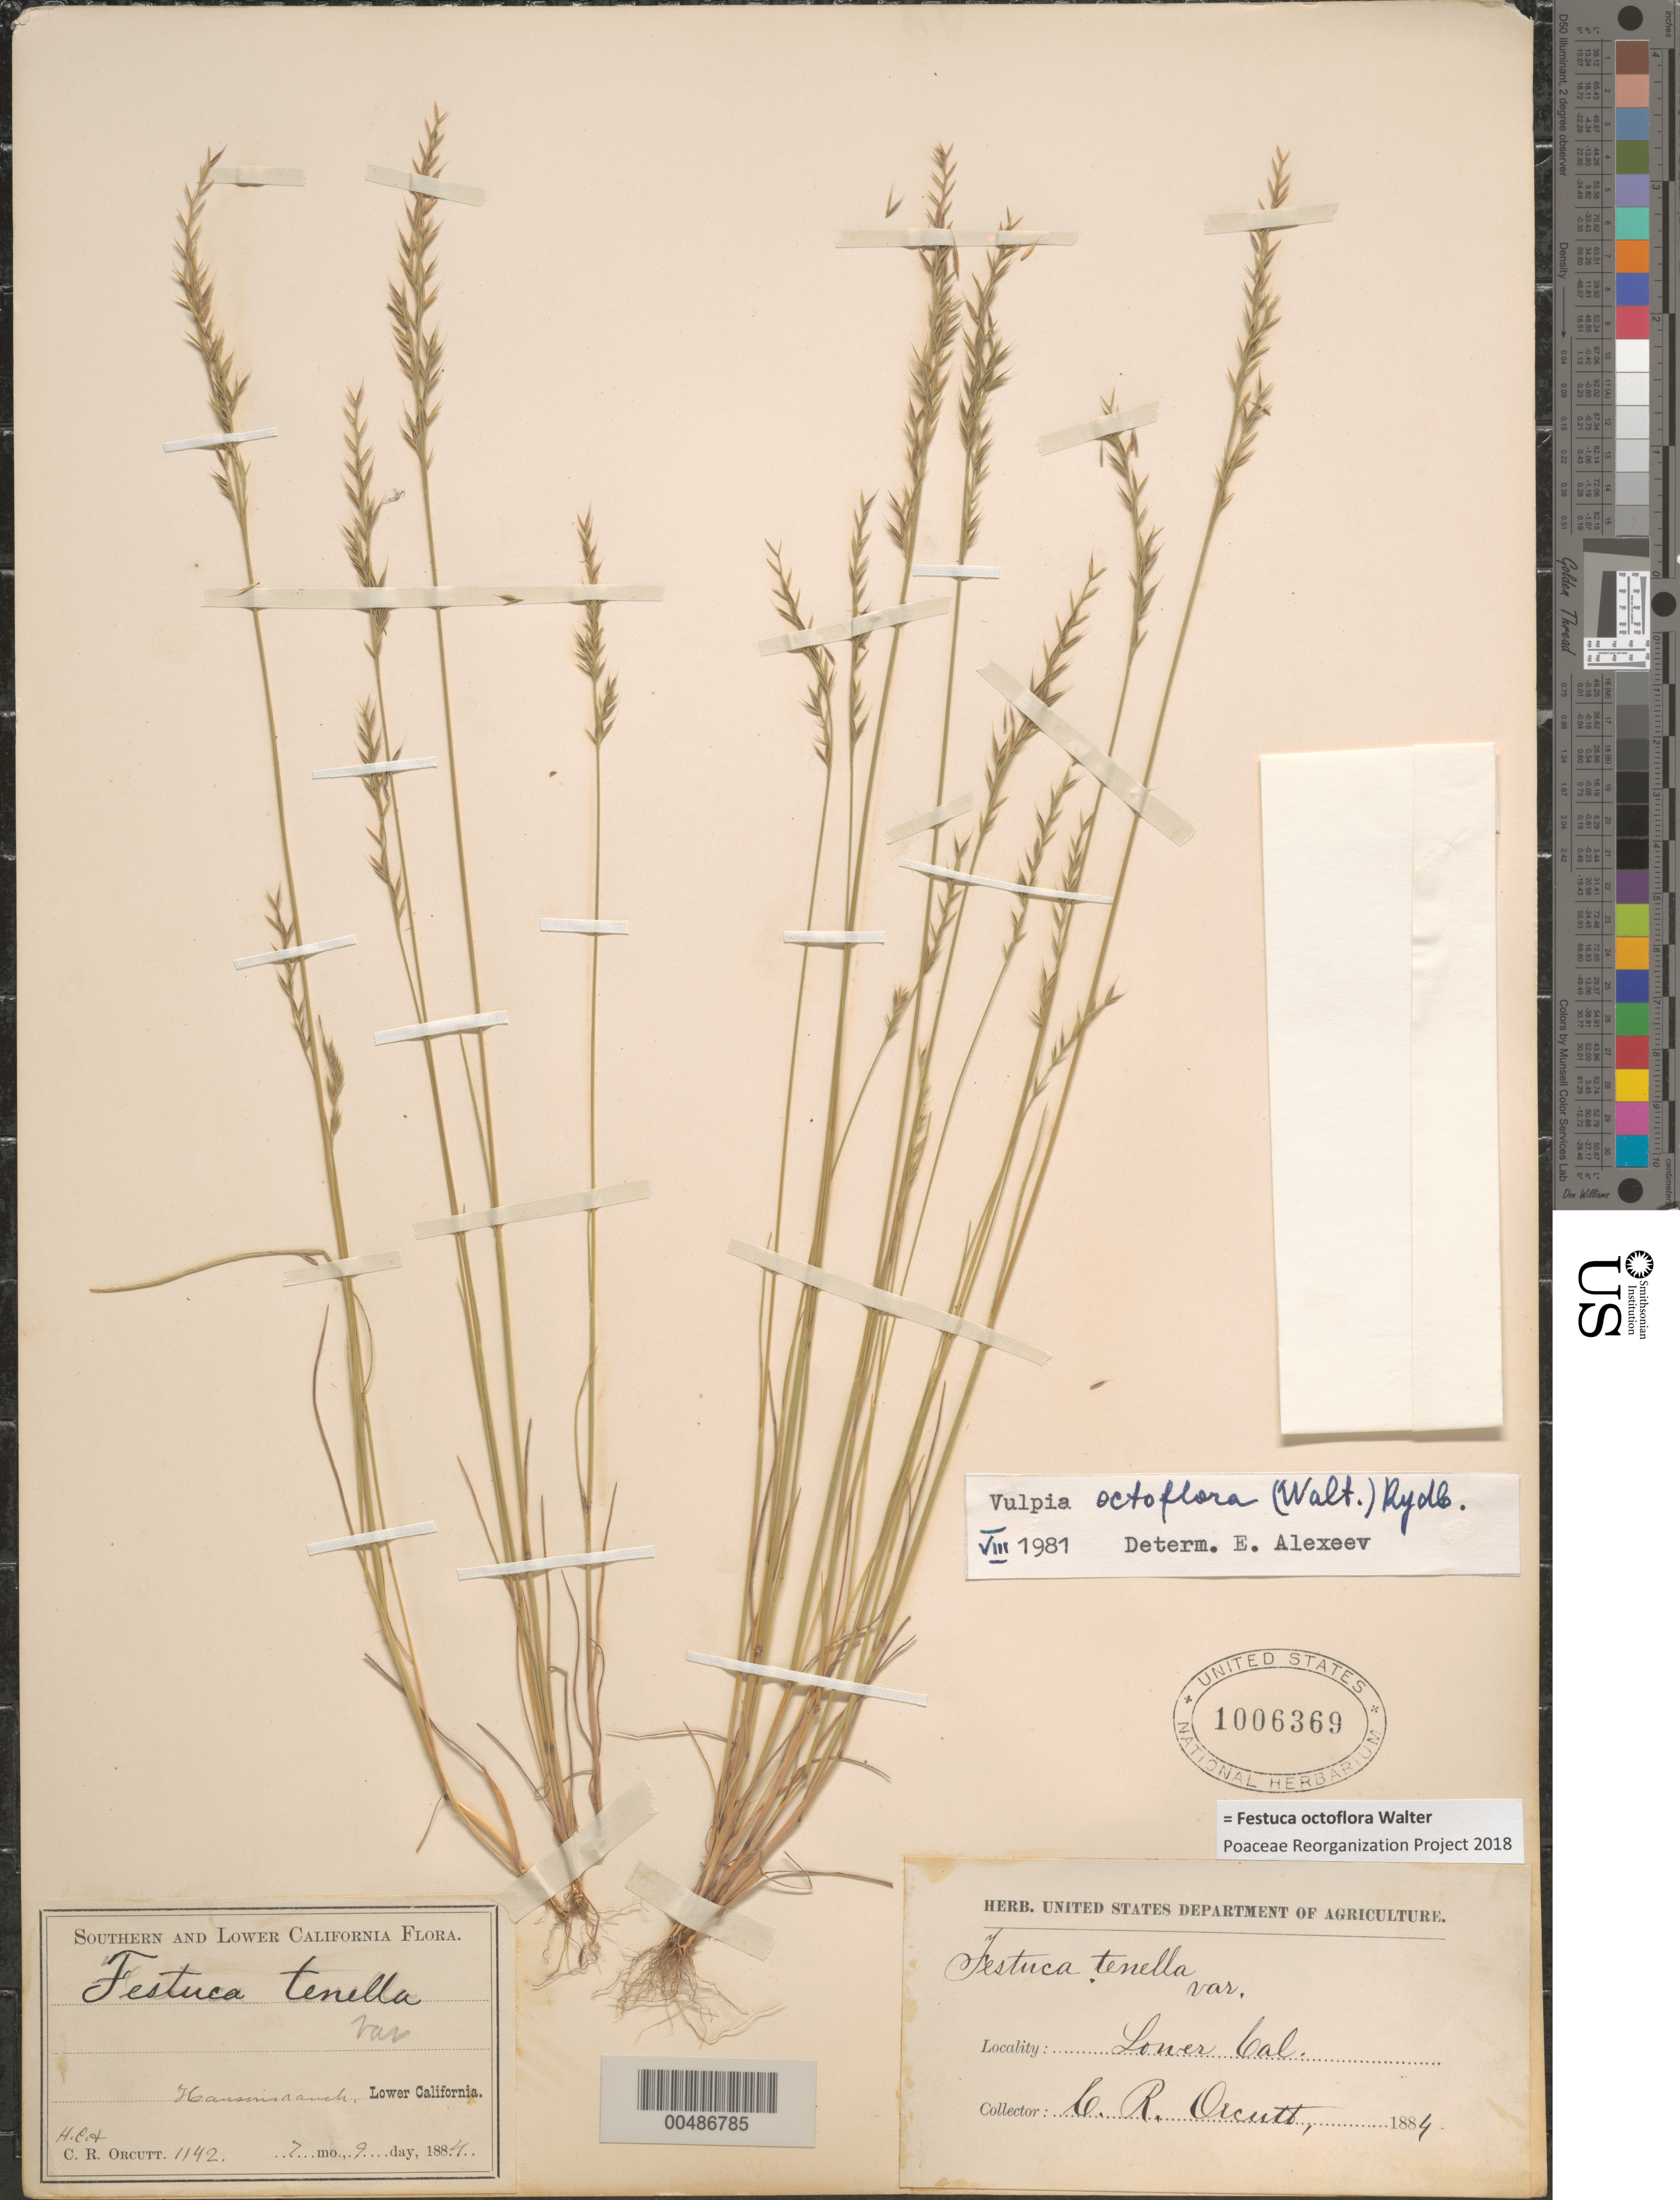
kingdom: Plantae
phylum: Tracheophyta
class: Liliopsida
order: Poales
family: Poaceae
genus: Festuca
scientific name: Festuca octoflora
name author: Walter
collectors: C. R. Orcutt & H. C. Orcutt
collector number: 1142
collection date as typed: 9 Jul 1884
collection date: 1884-07-09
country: Mexico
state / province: Baja California Norte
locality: Hanson's Ranch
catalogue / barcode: US 1006369